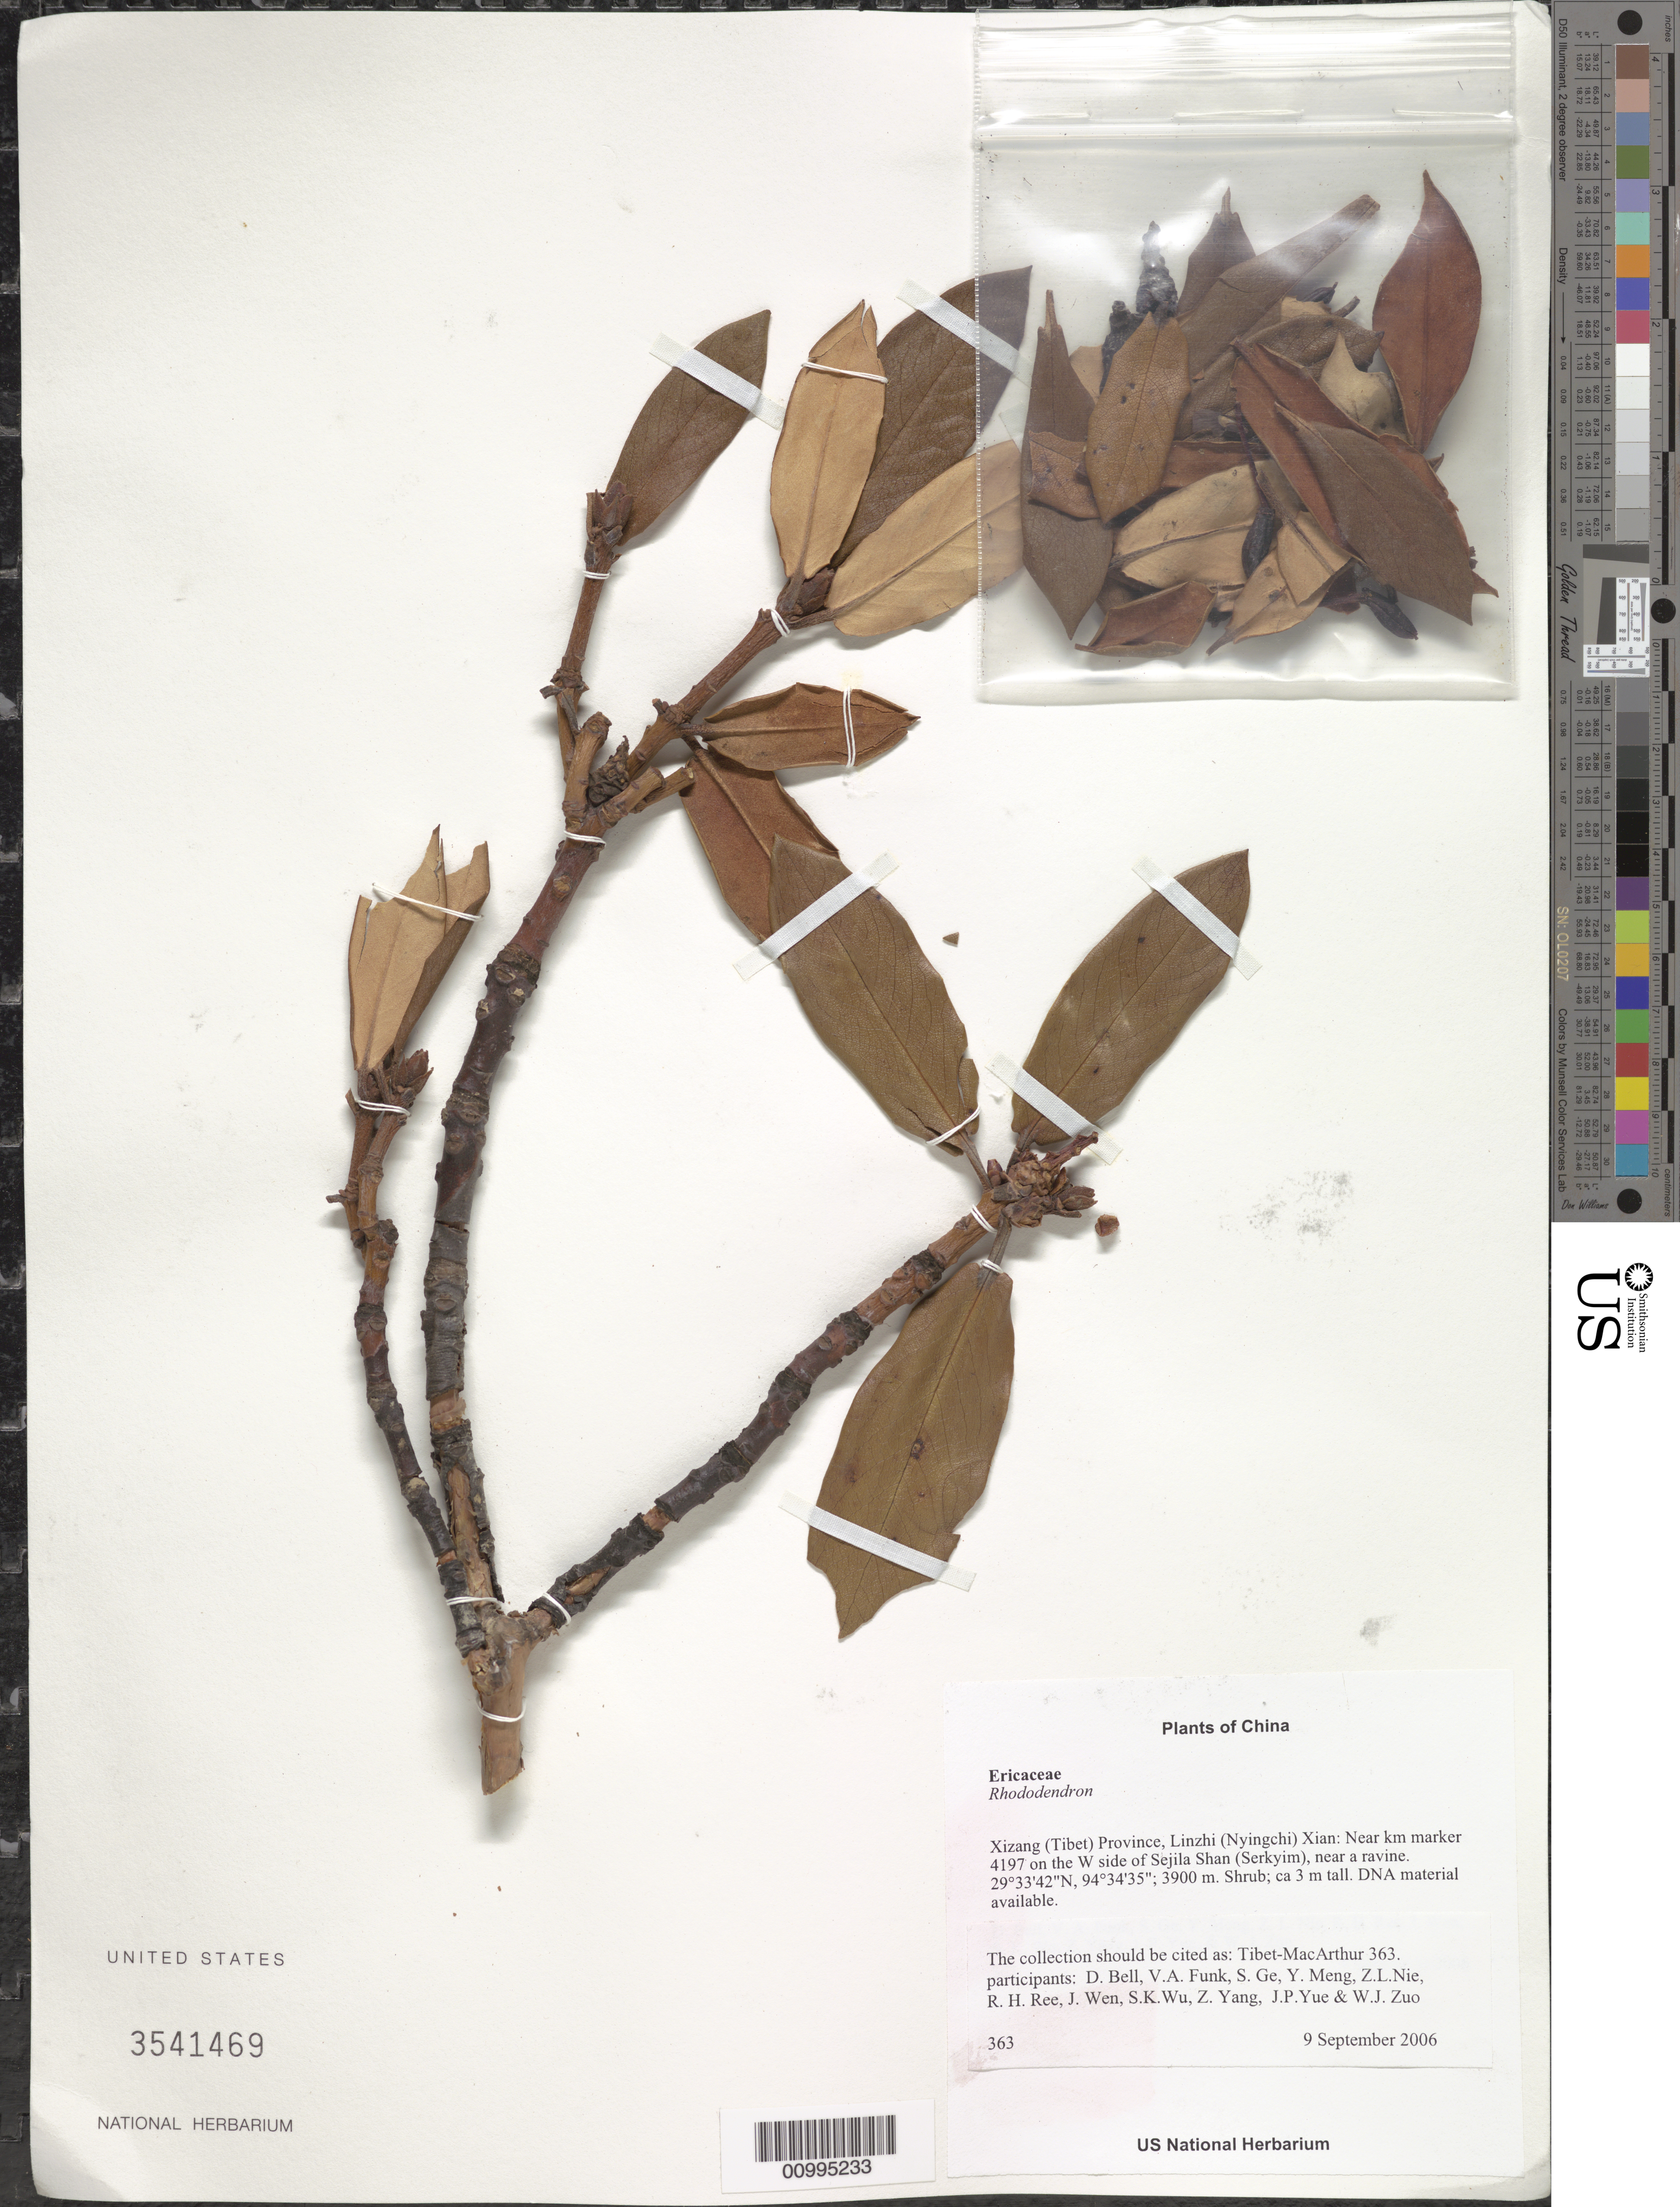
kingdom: Plantae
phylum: Tracheophyta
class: Magnoliopsida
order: Ericales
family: Ericaceae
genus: Rhododendron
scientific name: Rhododendron sp.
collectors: Tibet-MacArthur, D. A. Bell, V. Funk, S. Ge, Y. Meng, Z. Nie, R. Ree, J. Wen, S. K. Wu, Z. Yang, J. Yue & W. Zuo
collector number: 363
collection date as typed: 09 Sep 2006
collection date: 2006-09-09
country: China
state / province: Xizang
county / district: Linzhi (Nyingchi) Xian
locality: Near km marker 4197 on the W side of Sejila Shan (Serkyim), near a ravine.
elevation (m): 3900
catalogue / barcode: US 3541469